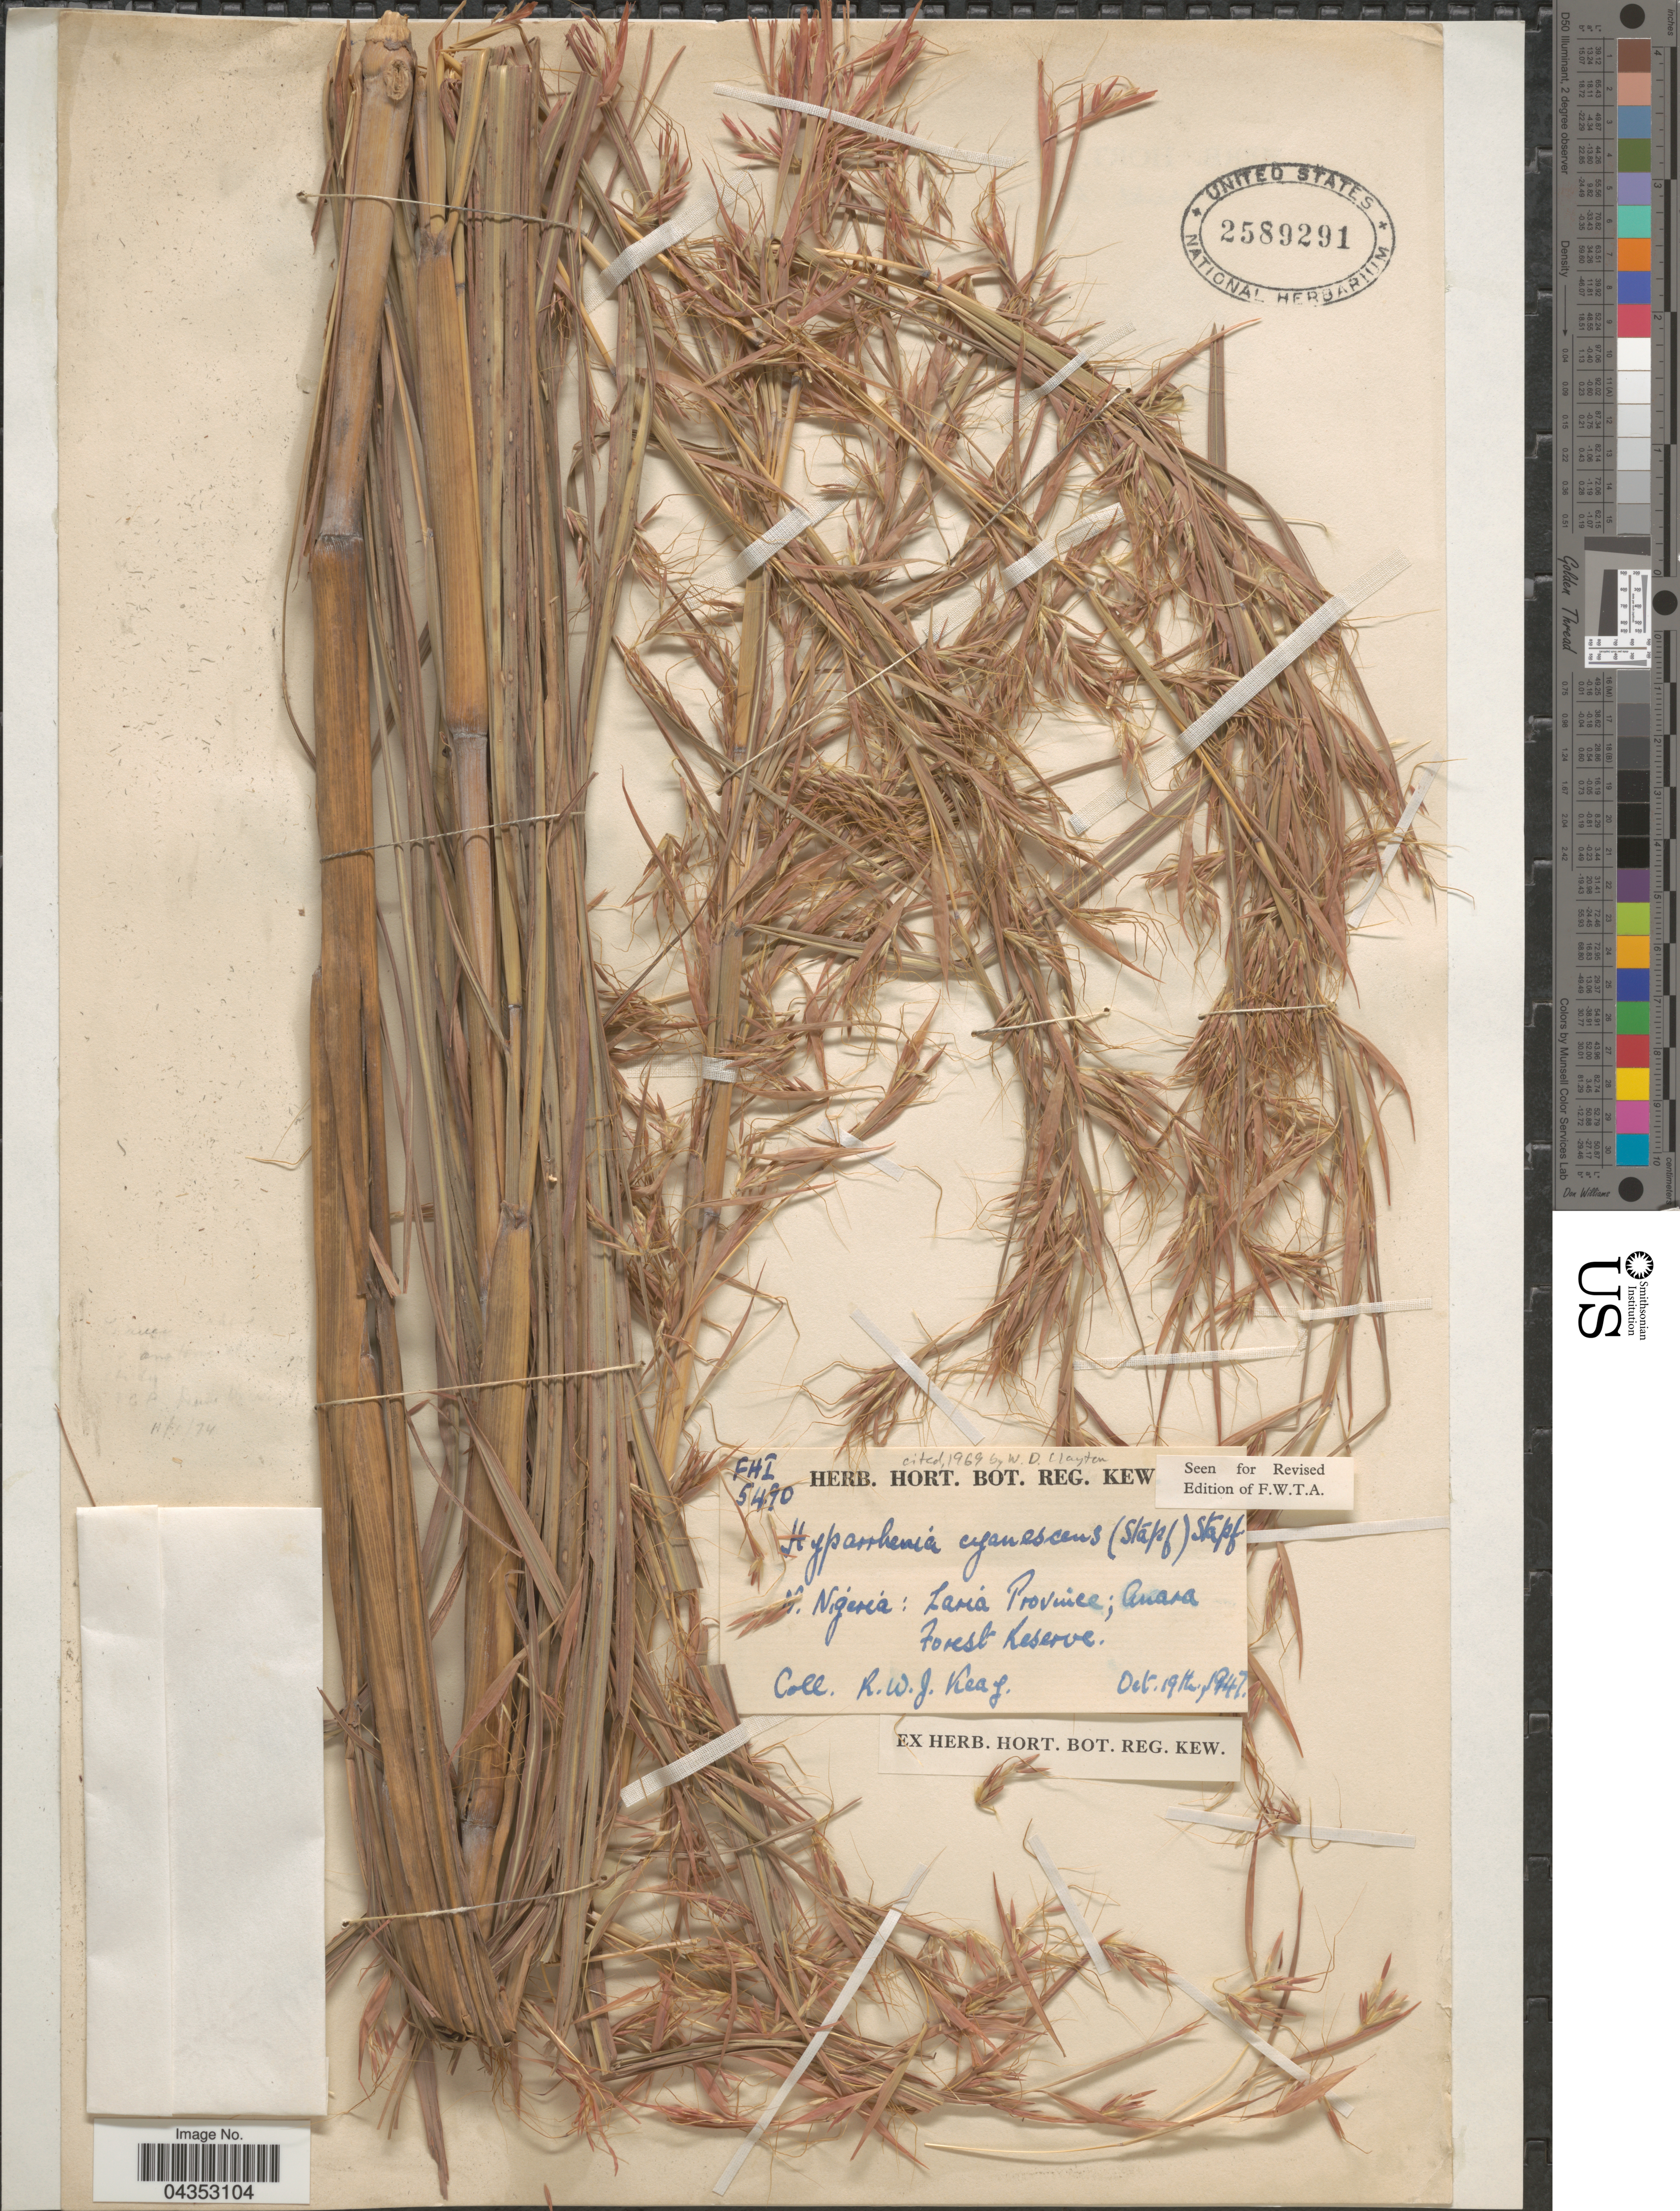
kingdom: Plantae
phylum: Tracheophyta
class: Liliopsida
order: Poales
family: Poaceae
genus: Hyparrhenia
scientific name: Hyparrhenia cyanescens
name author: (Stapf) Stapf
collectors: R. W. Keay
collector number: FHI5490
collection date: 1947-10-19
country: Nigeria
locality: N. Nigeria: Zaria Province; Anara Forest Reserve.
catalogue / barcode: US 2589291